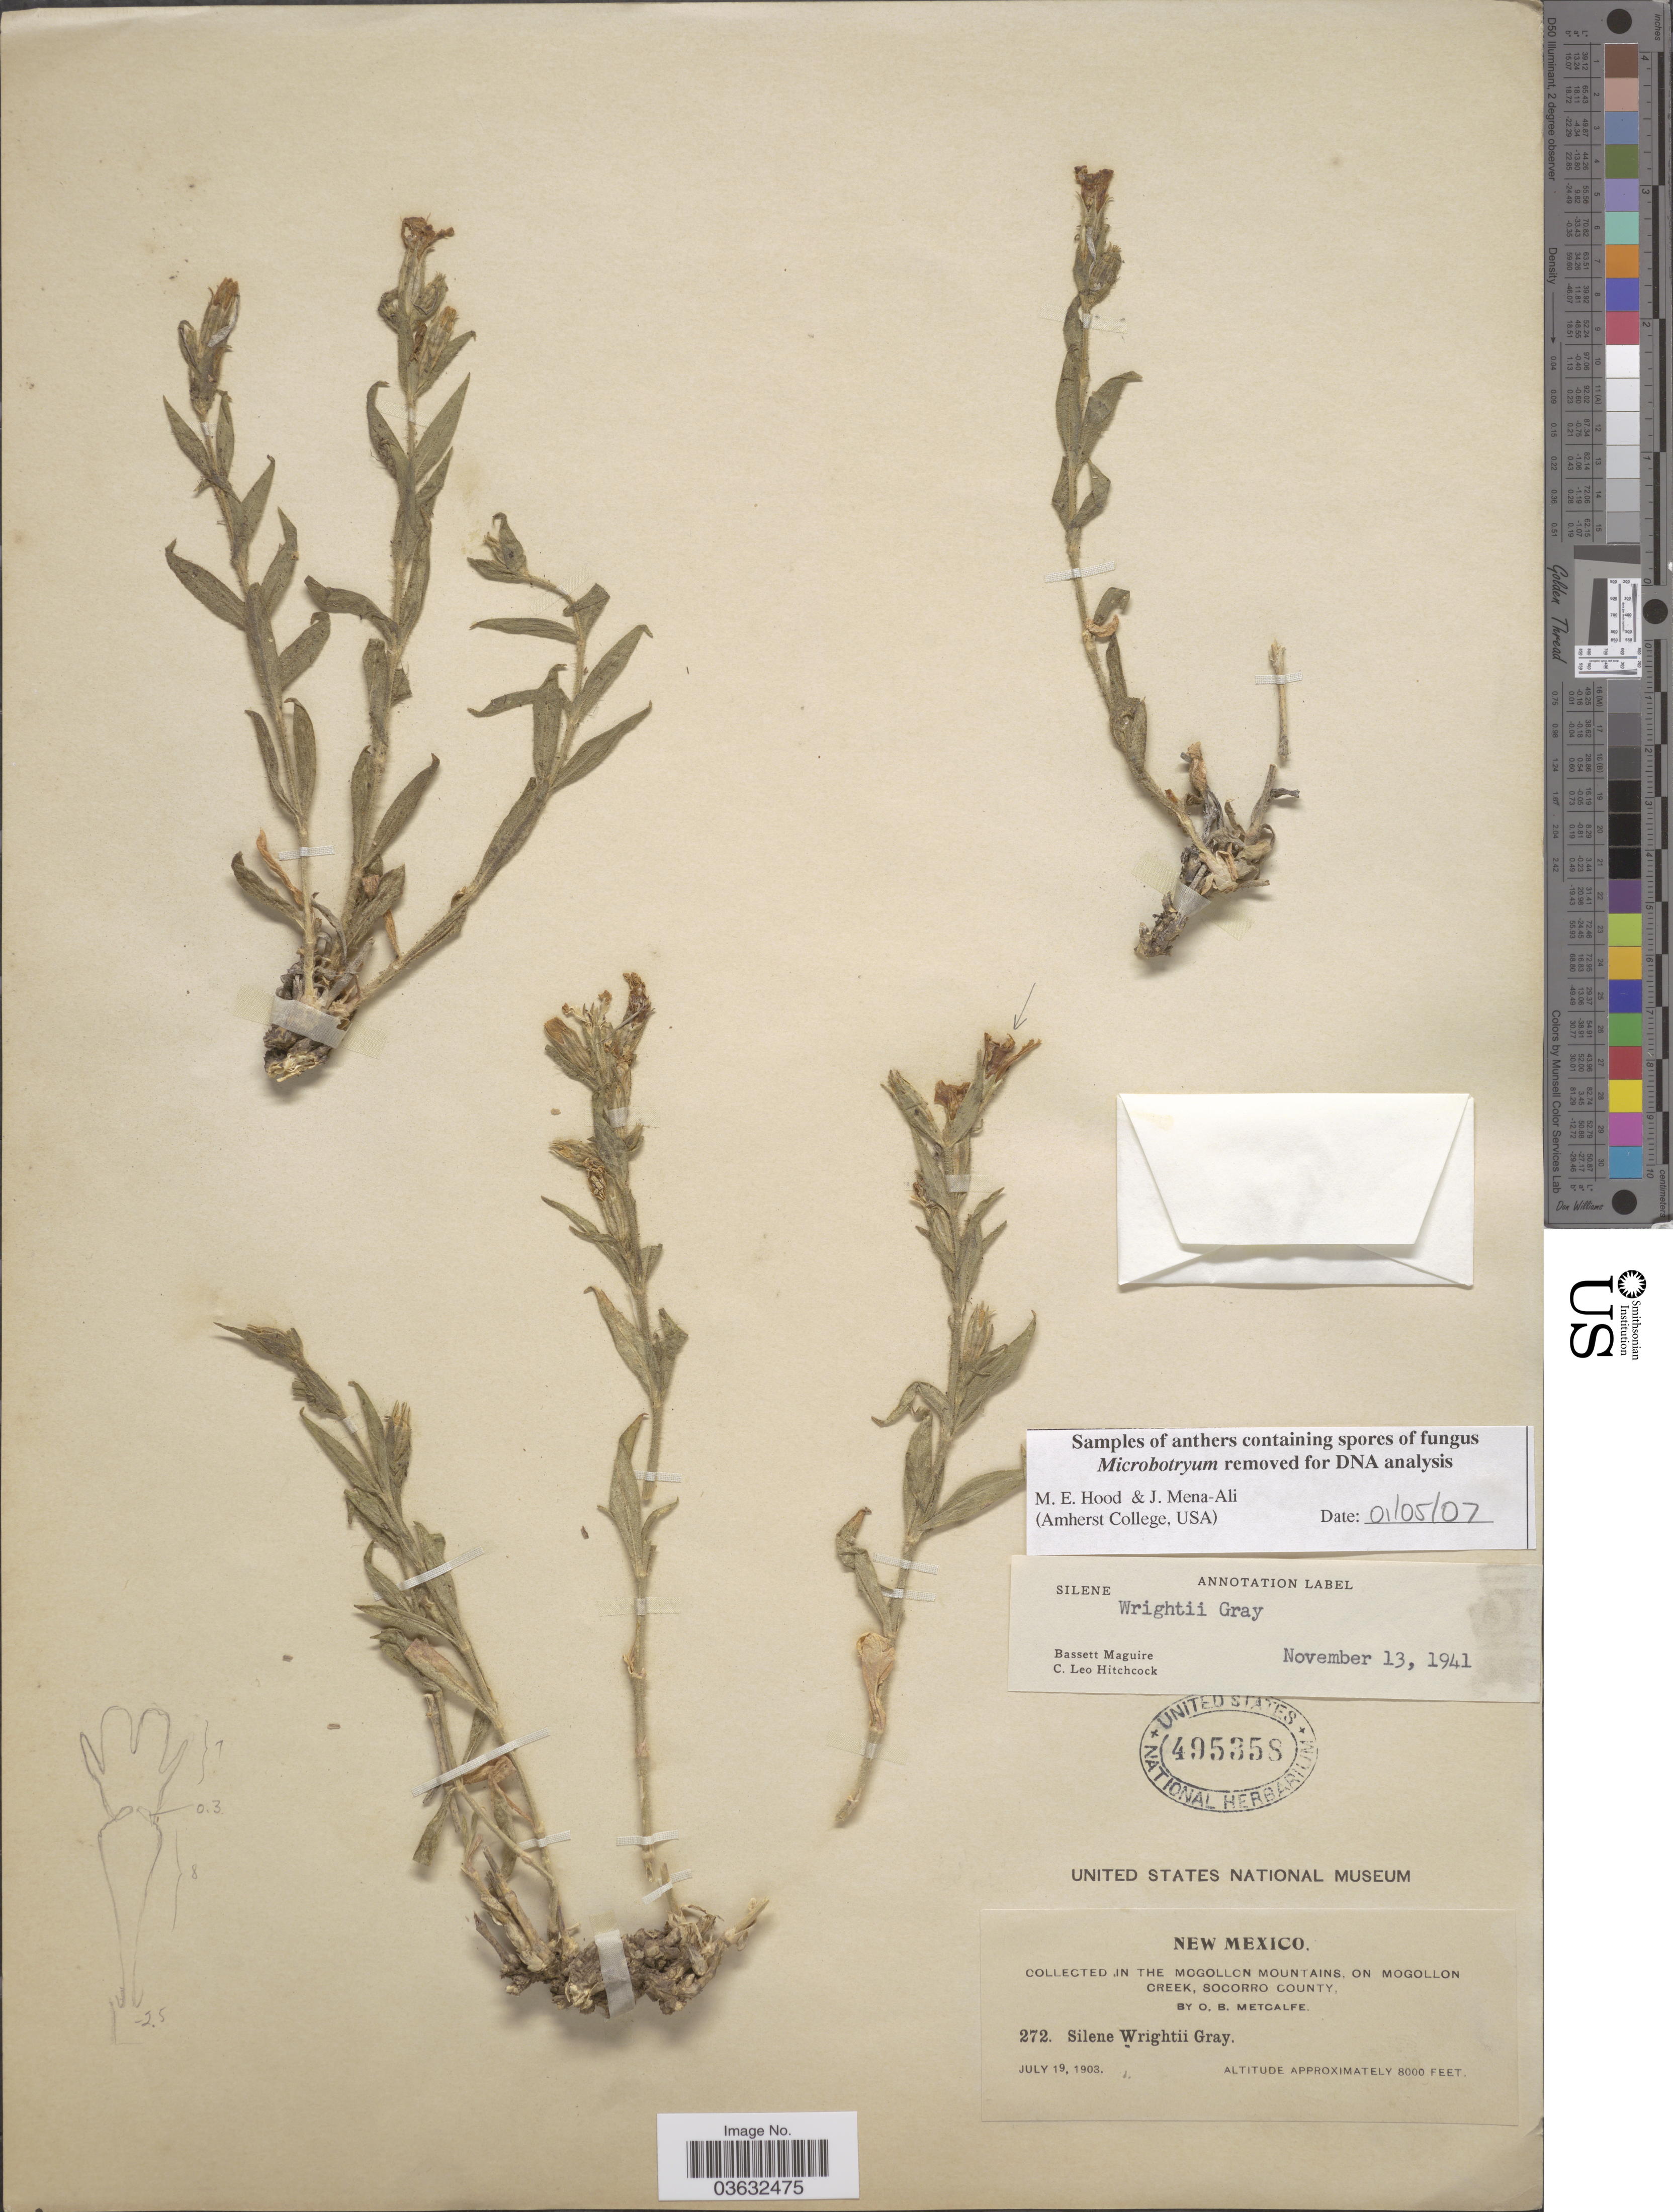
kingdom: Plantae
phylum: Tracheophyta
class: Magnoliopsida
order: Caryophyllales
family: Caryophyllaceae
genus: Silene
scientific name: Silene sp.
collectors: O. B. Metcalfe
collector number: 272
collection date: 1903-07-19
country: United States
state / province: New Mexico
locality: In The Mogollon Mountains, on Mogollon Creek, Socorro County.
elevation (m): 2438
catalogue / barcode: US 495358